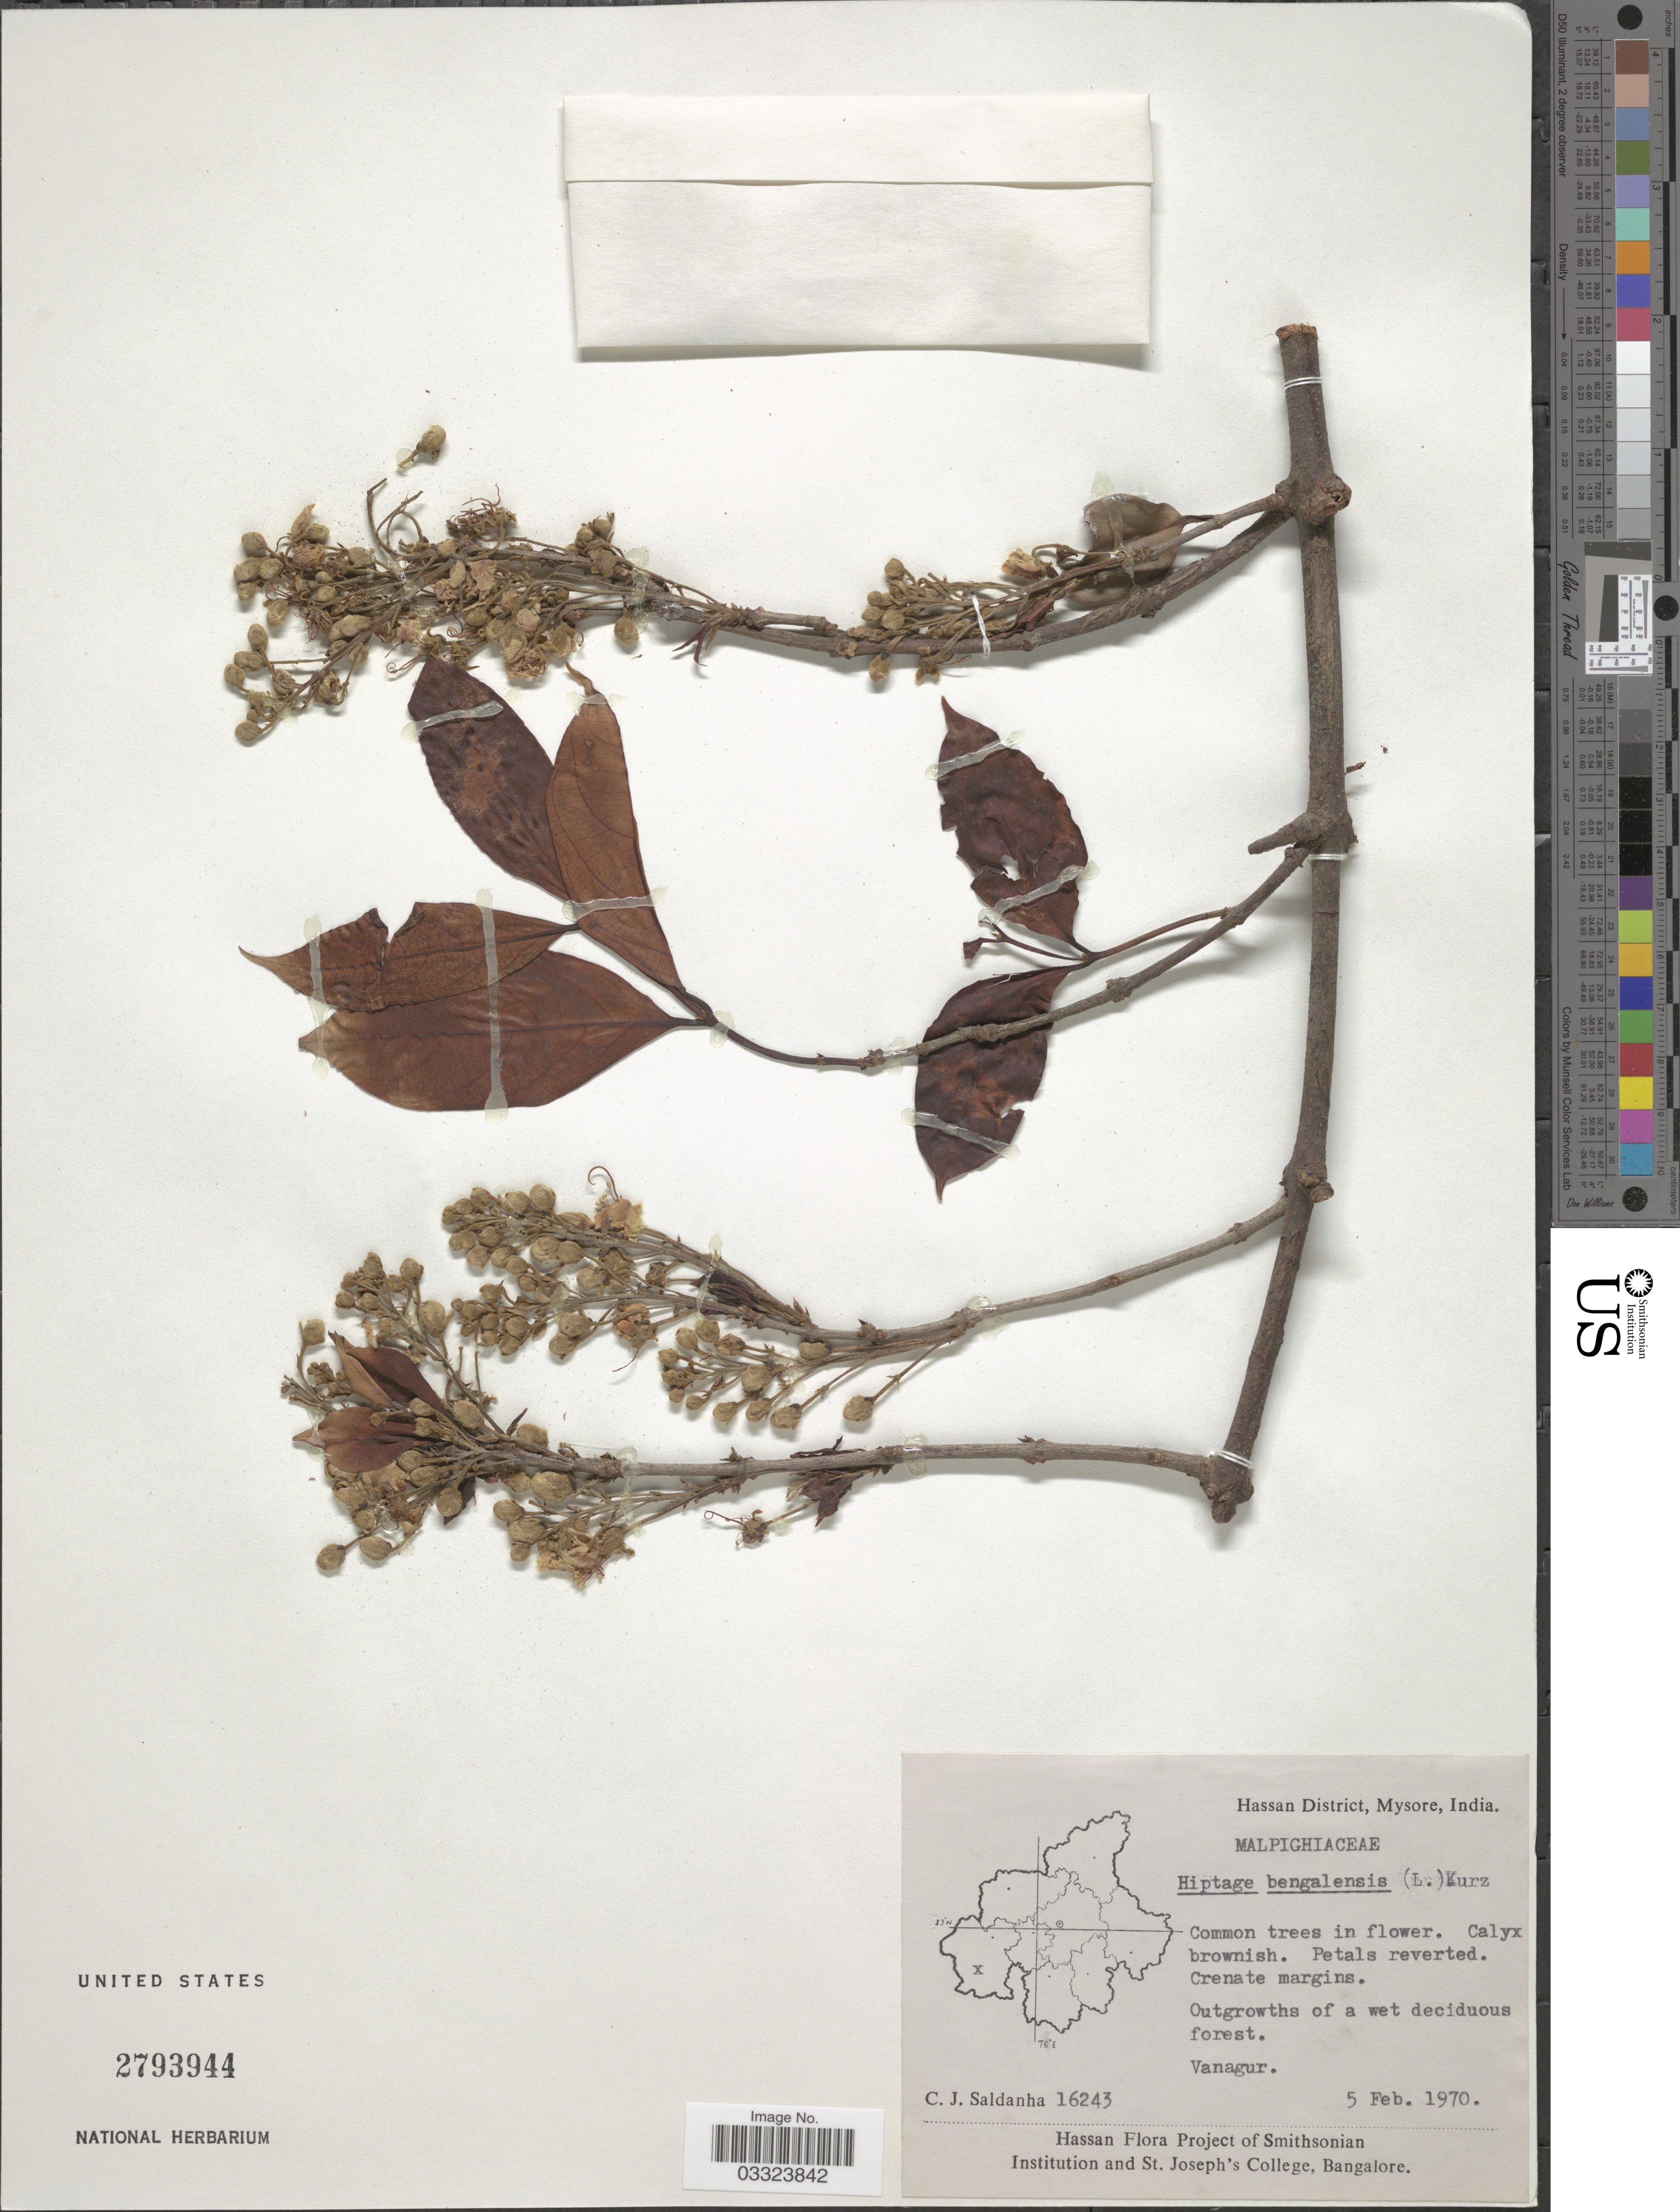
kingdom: Plantae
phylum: Tracheophyta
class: Magnoliopsida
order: Malpighiales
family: Malpighiaceae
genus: Hiptage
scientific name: Hiptage benghalensis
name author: (L.) Kurz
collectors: C. J. Saldanha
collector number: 16243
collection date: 1970-02-05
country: India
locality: Hassan District, Mysore. Vanagur.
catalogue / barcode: US 2793944